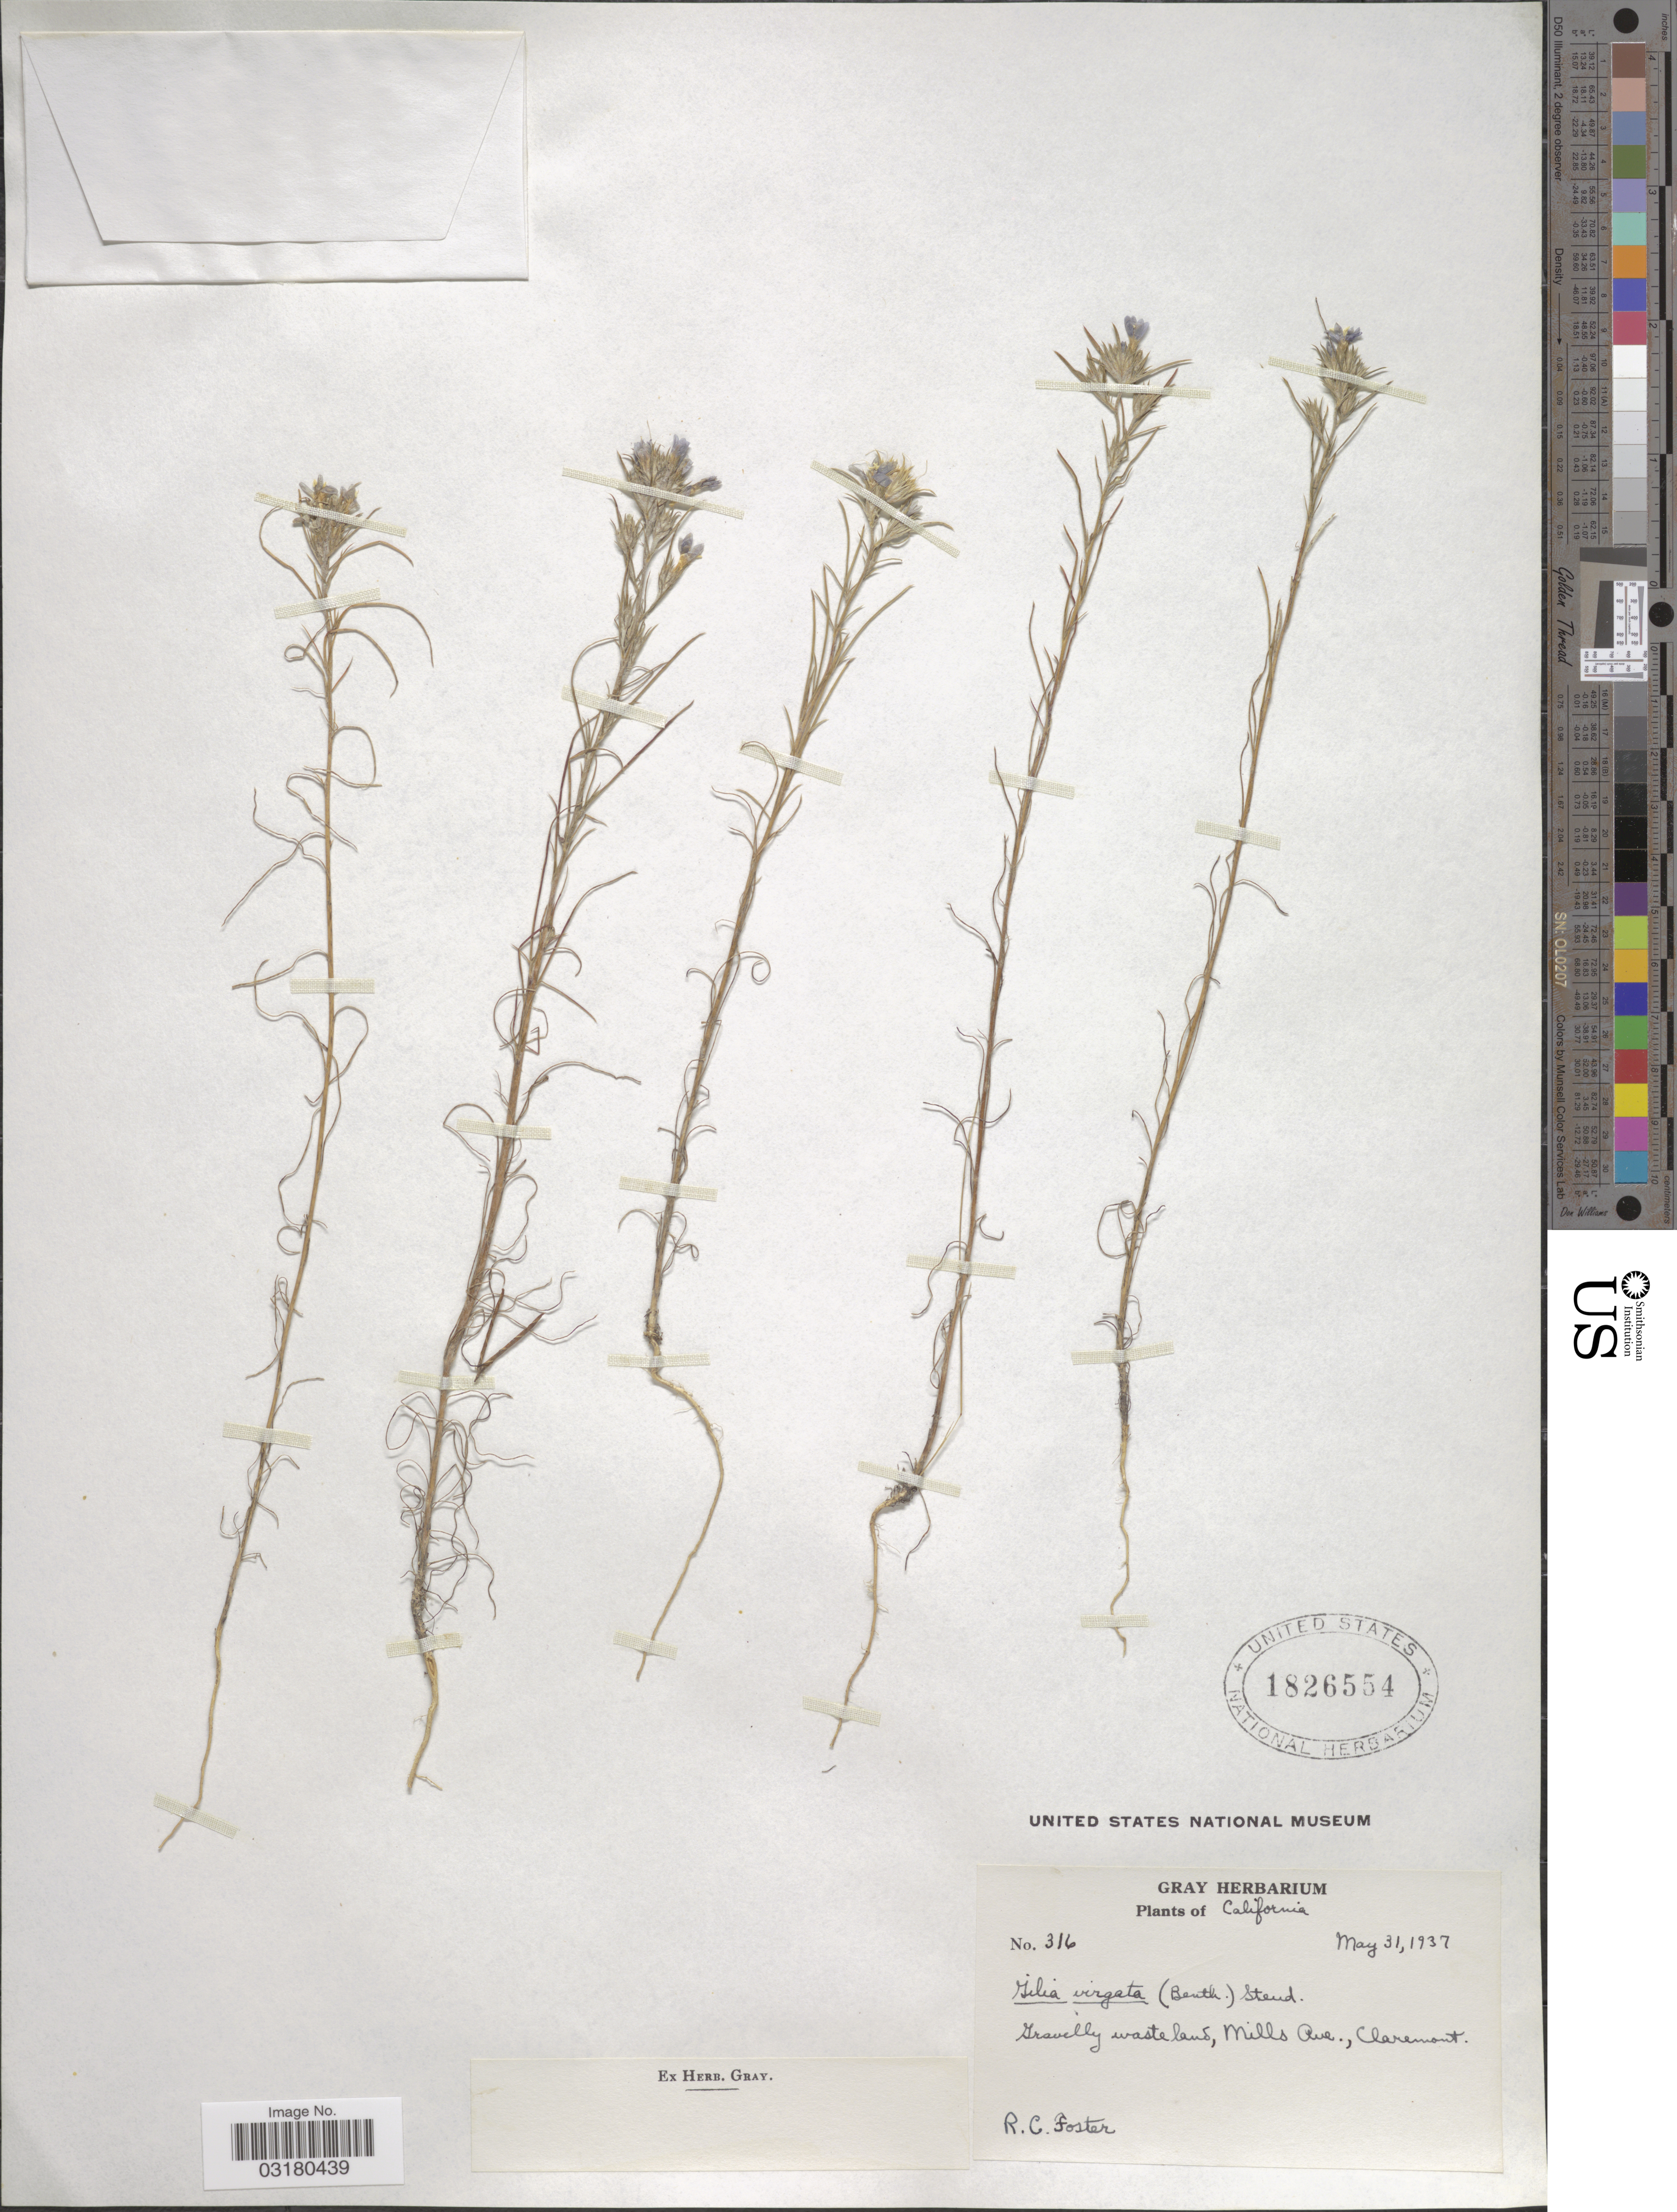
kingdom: Plantae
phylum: Tracheophyta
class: Magnoliopsida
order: Ericales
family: Polemoniaceae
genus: Eriastrum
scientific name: Eriastrum sapphirinum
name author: (Eastw.) H. Mason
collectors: R. C. Foster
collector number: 316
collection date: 1937-05-31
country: United States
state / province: California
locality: Mills Ave., Claremont.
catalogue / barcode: US 1826554